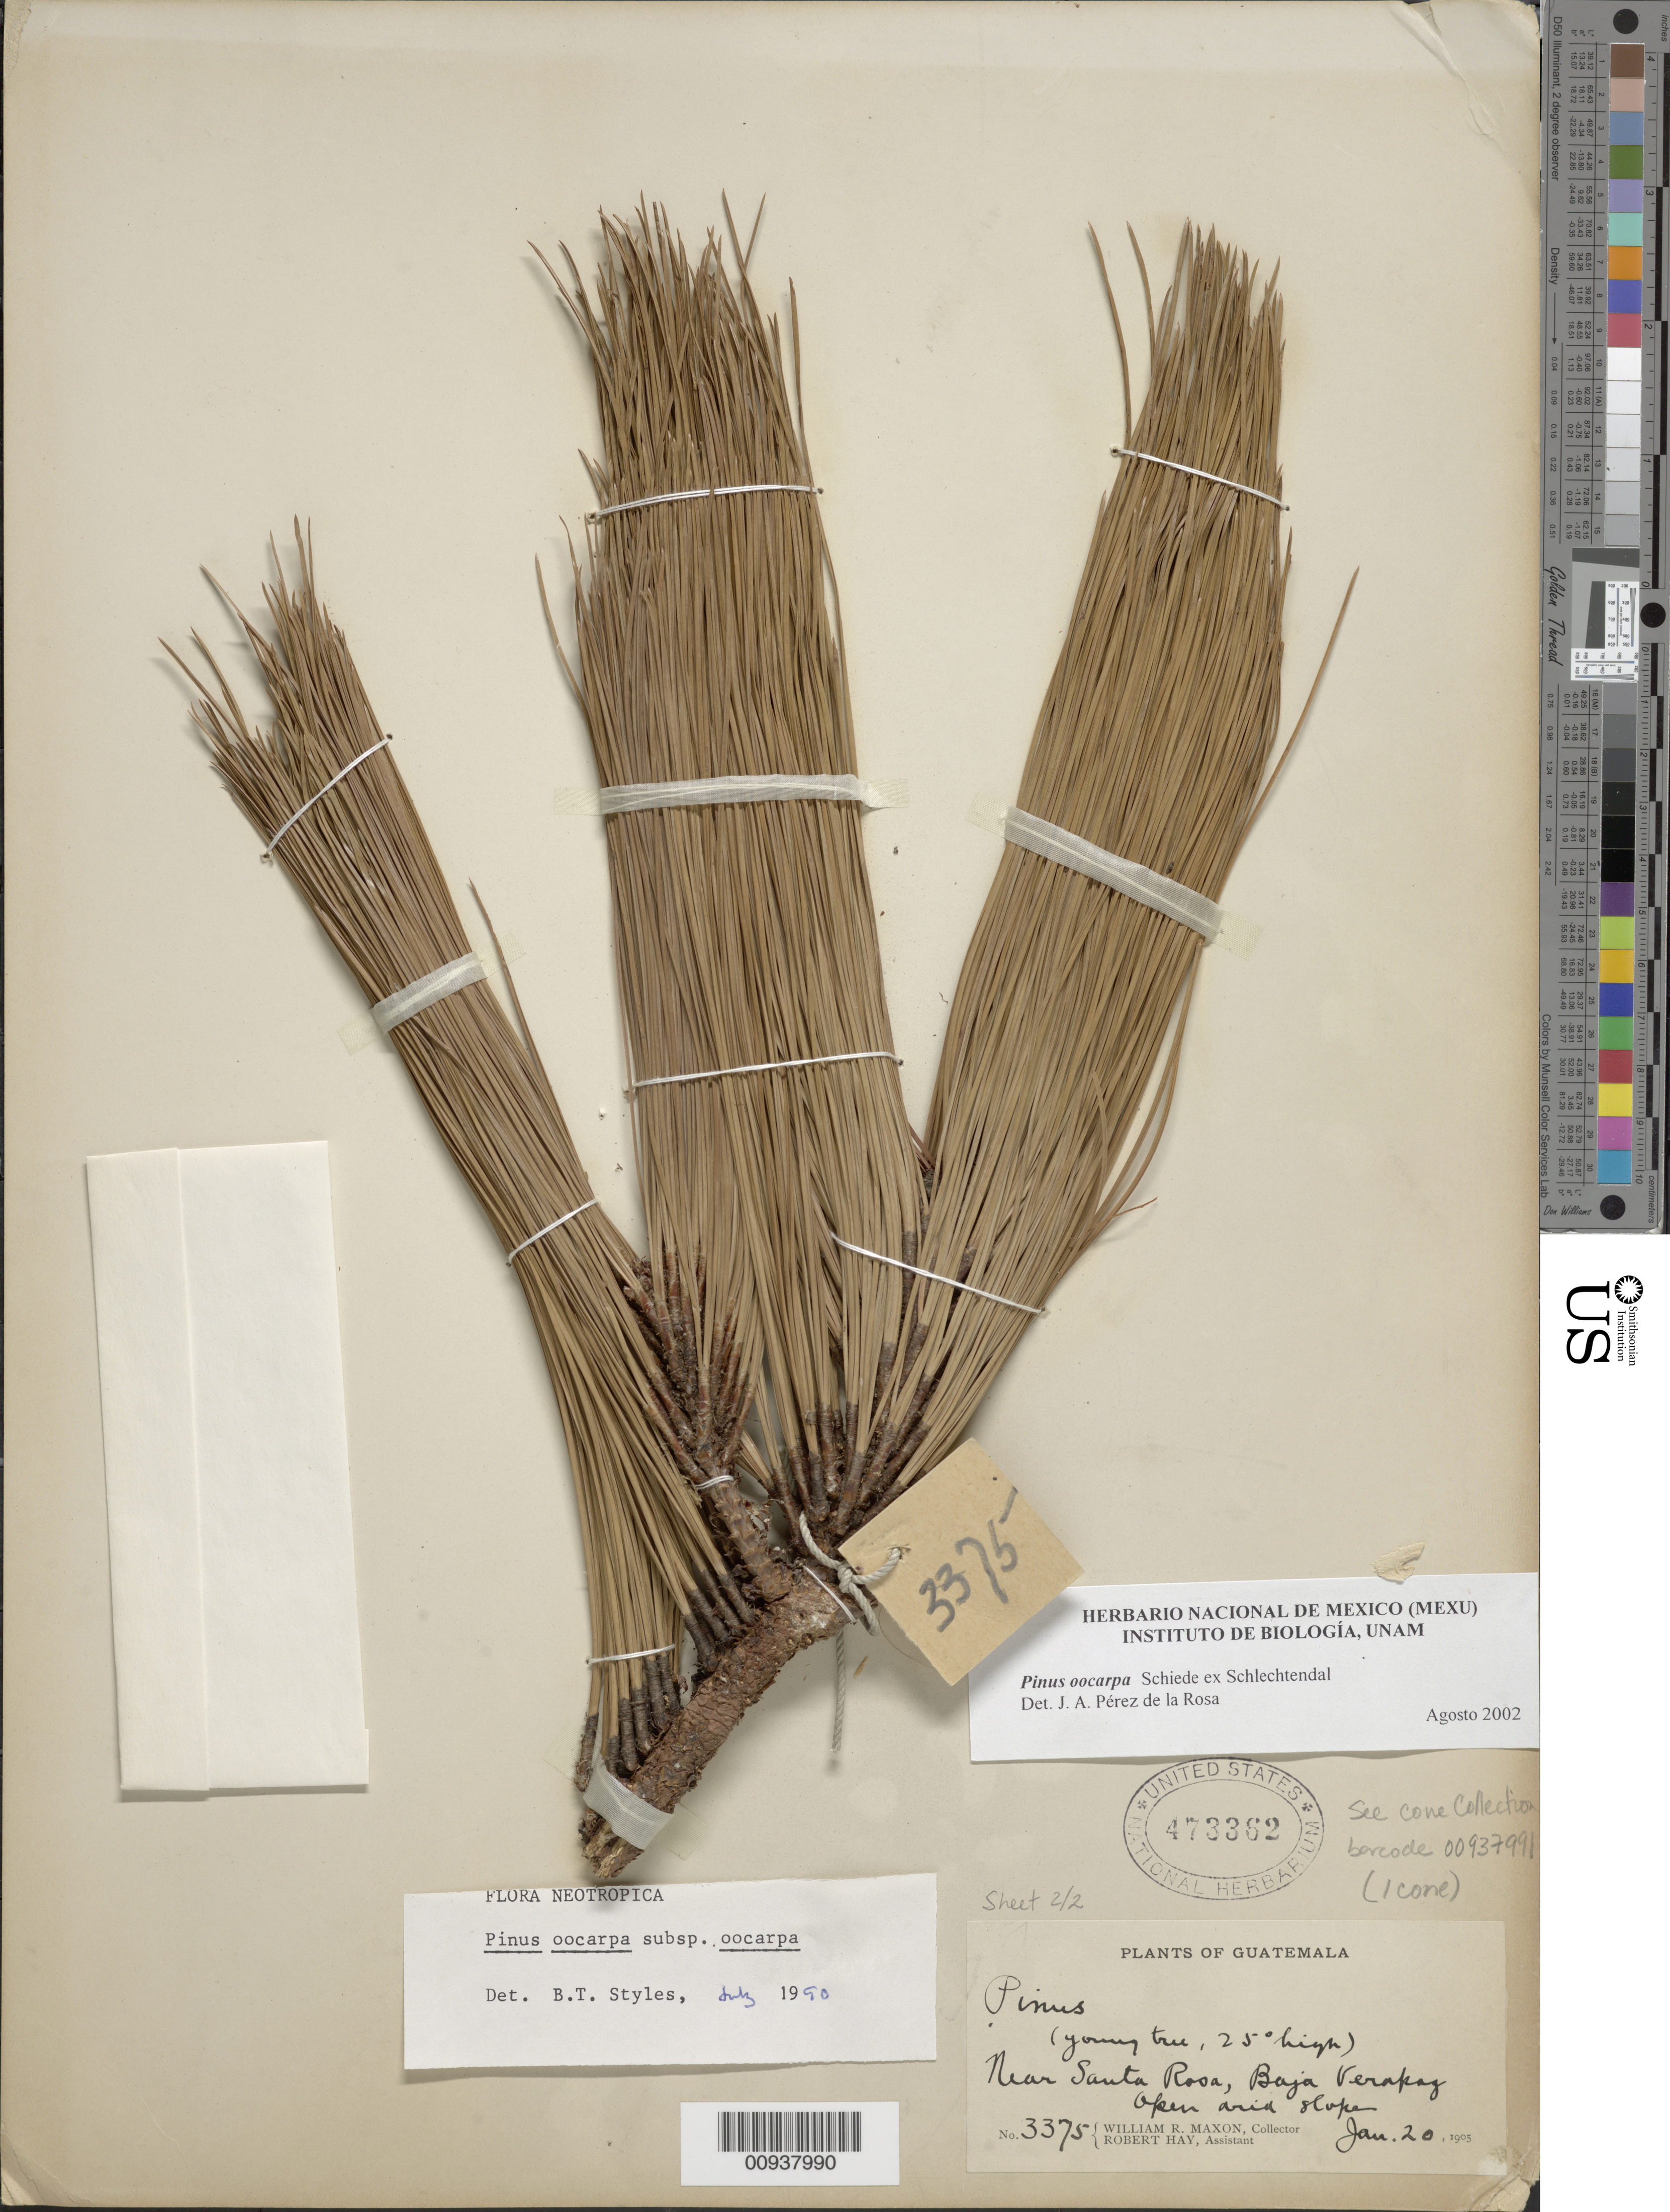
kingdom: Plantae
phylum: Tracheophyta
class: Pinopsida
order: Pinales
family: Pinaceae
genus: Pinus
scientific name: Pinus oocarpa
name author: Schiede ex Schltdl.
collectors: W. R. Maxon & R. Hay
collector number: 3375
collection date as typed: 20 Jan 1905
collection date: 1905-01-20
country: Guatemala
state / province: Baja Verapaz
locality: Near Santa Rosa.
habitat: Open arid slope.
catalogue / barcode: US 473362